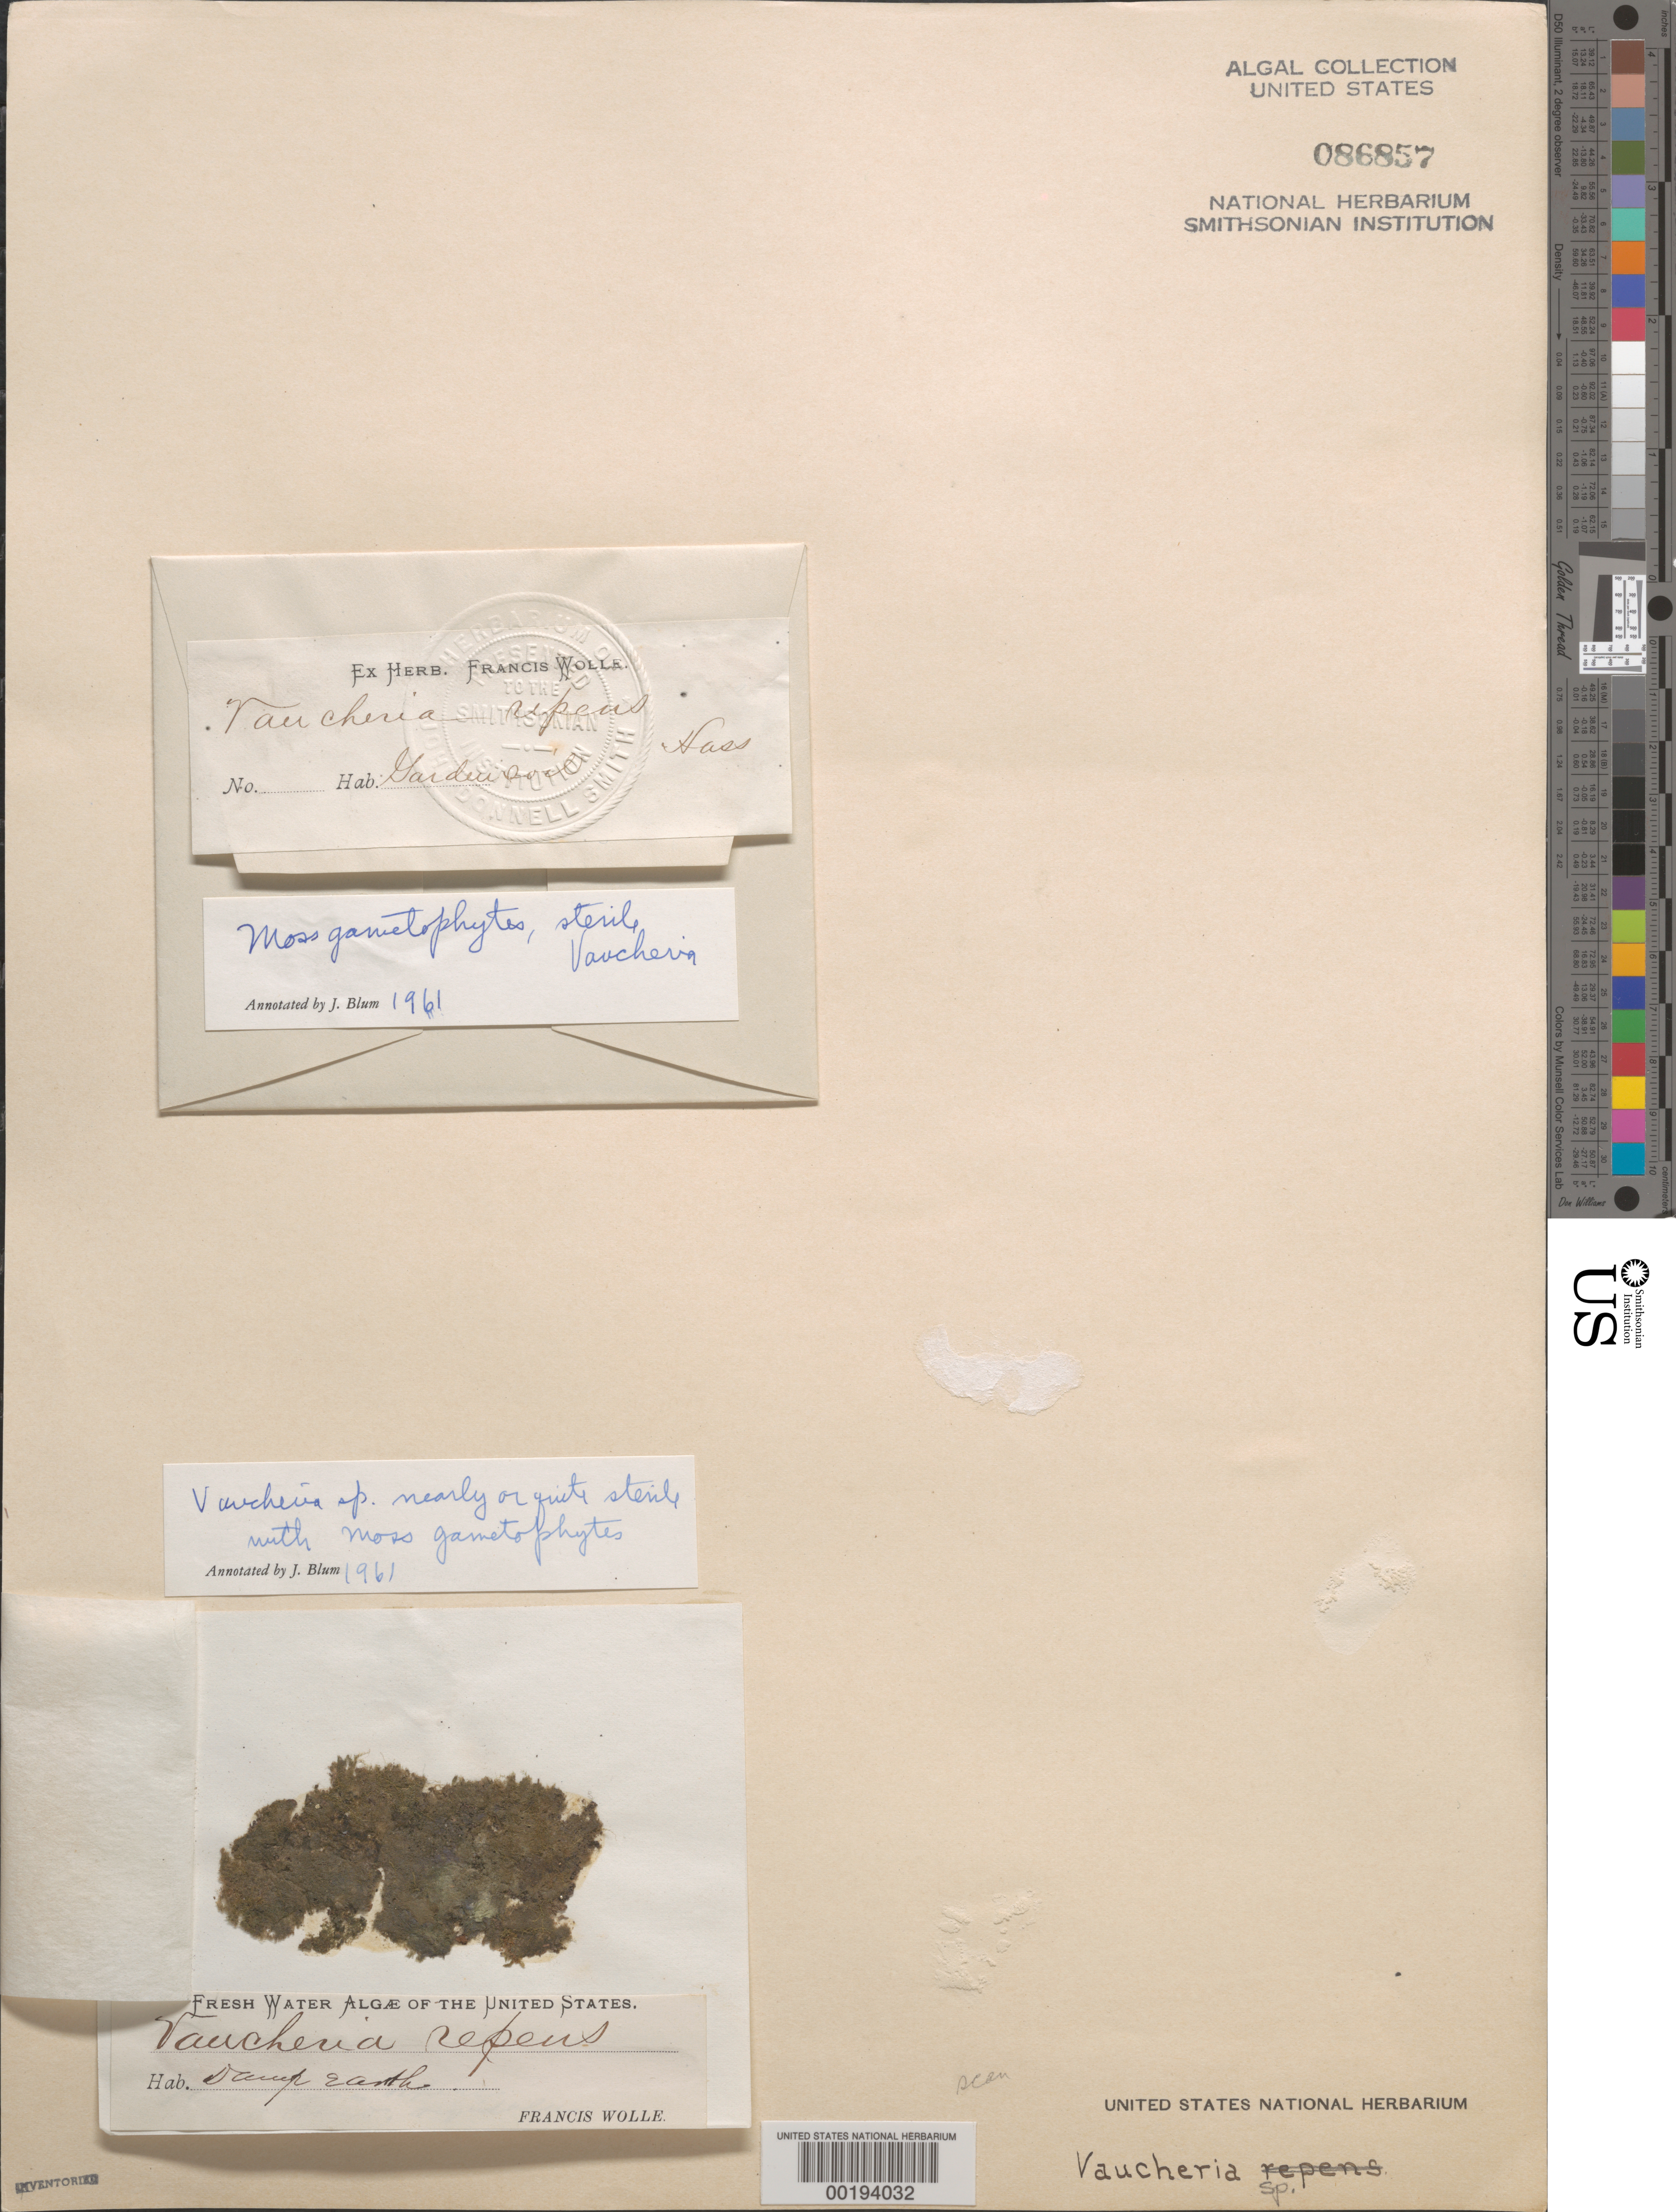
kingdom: Chromista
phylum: Ochrophyta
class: Xanthophyceae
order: Vaucheriales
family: Vaucheriaceae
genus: Vaucheria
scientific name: Vaucheria sp.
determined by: Blum, J. L.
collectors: F. Wolle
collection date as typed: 18--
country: United States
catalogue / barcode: US 86857